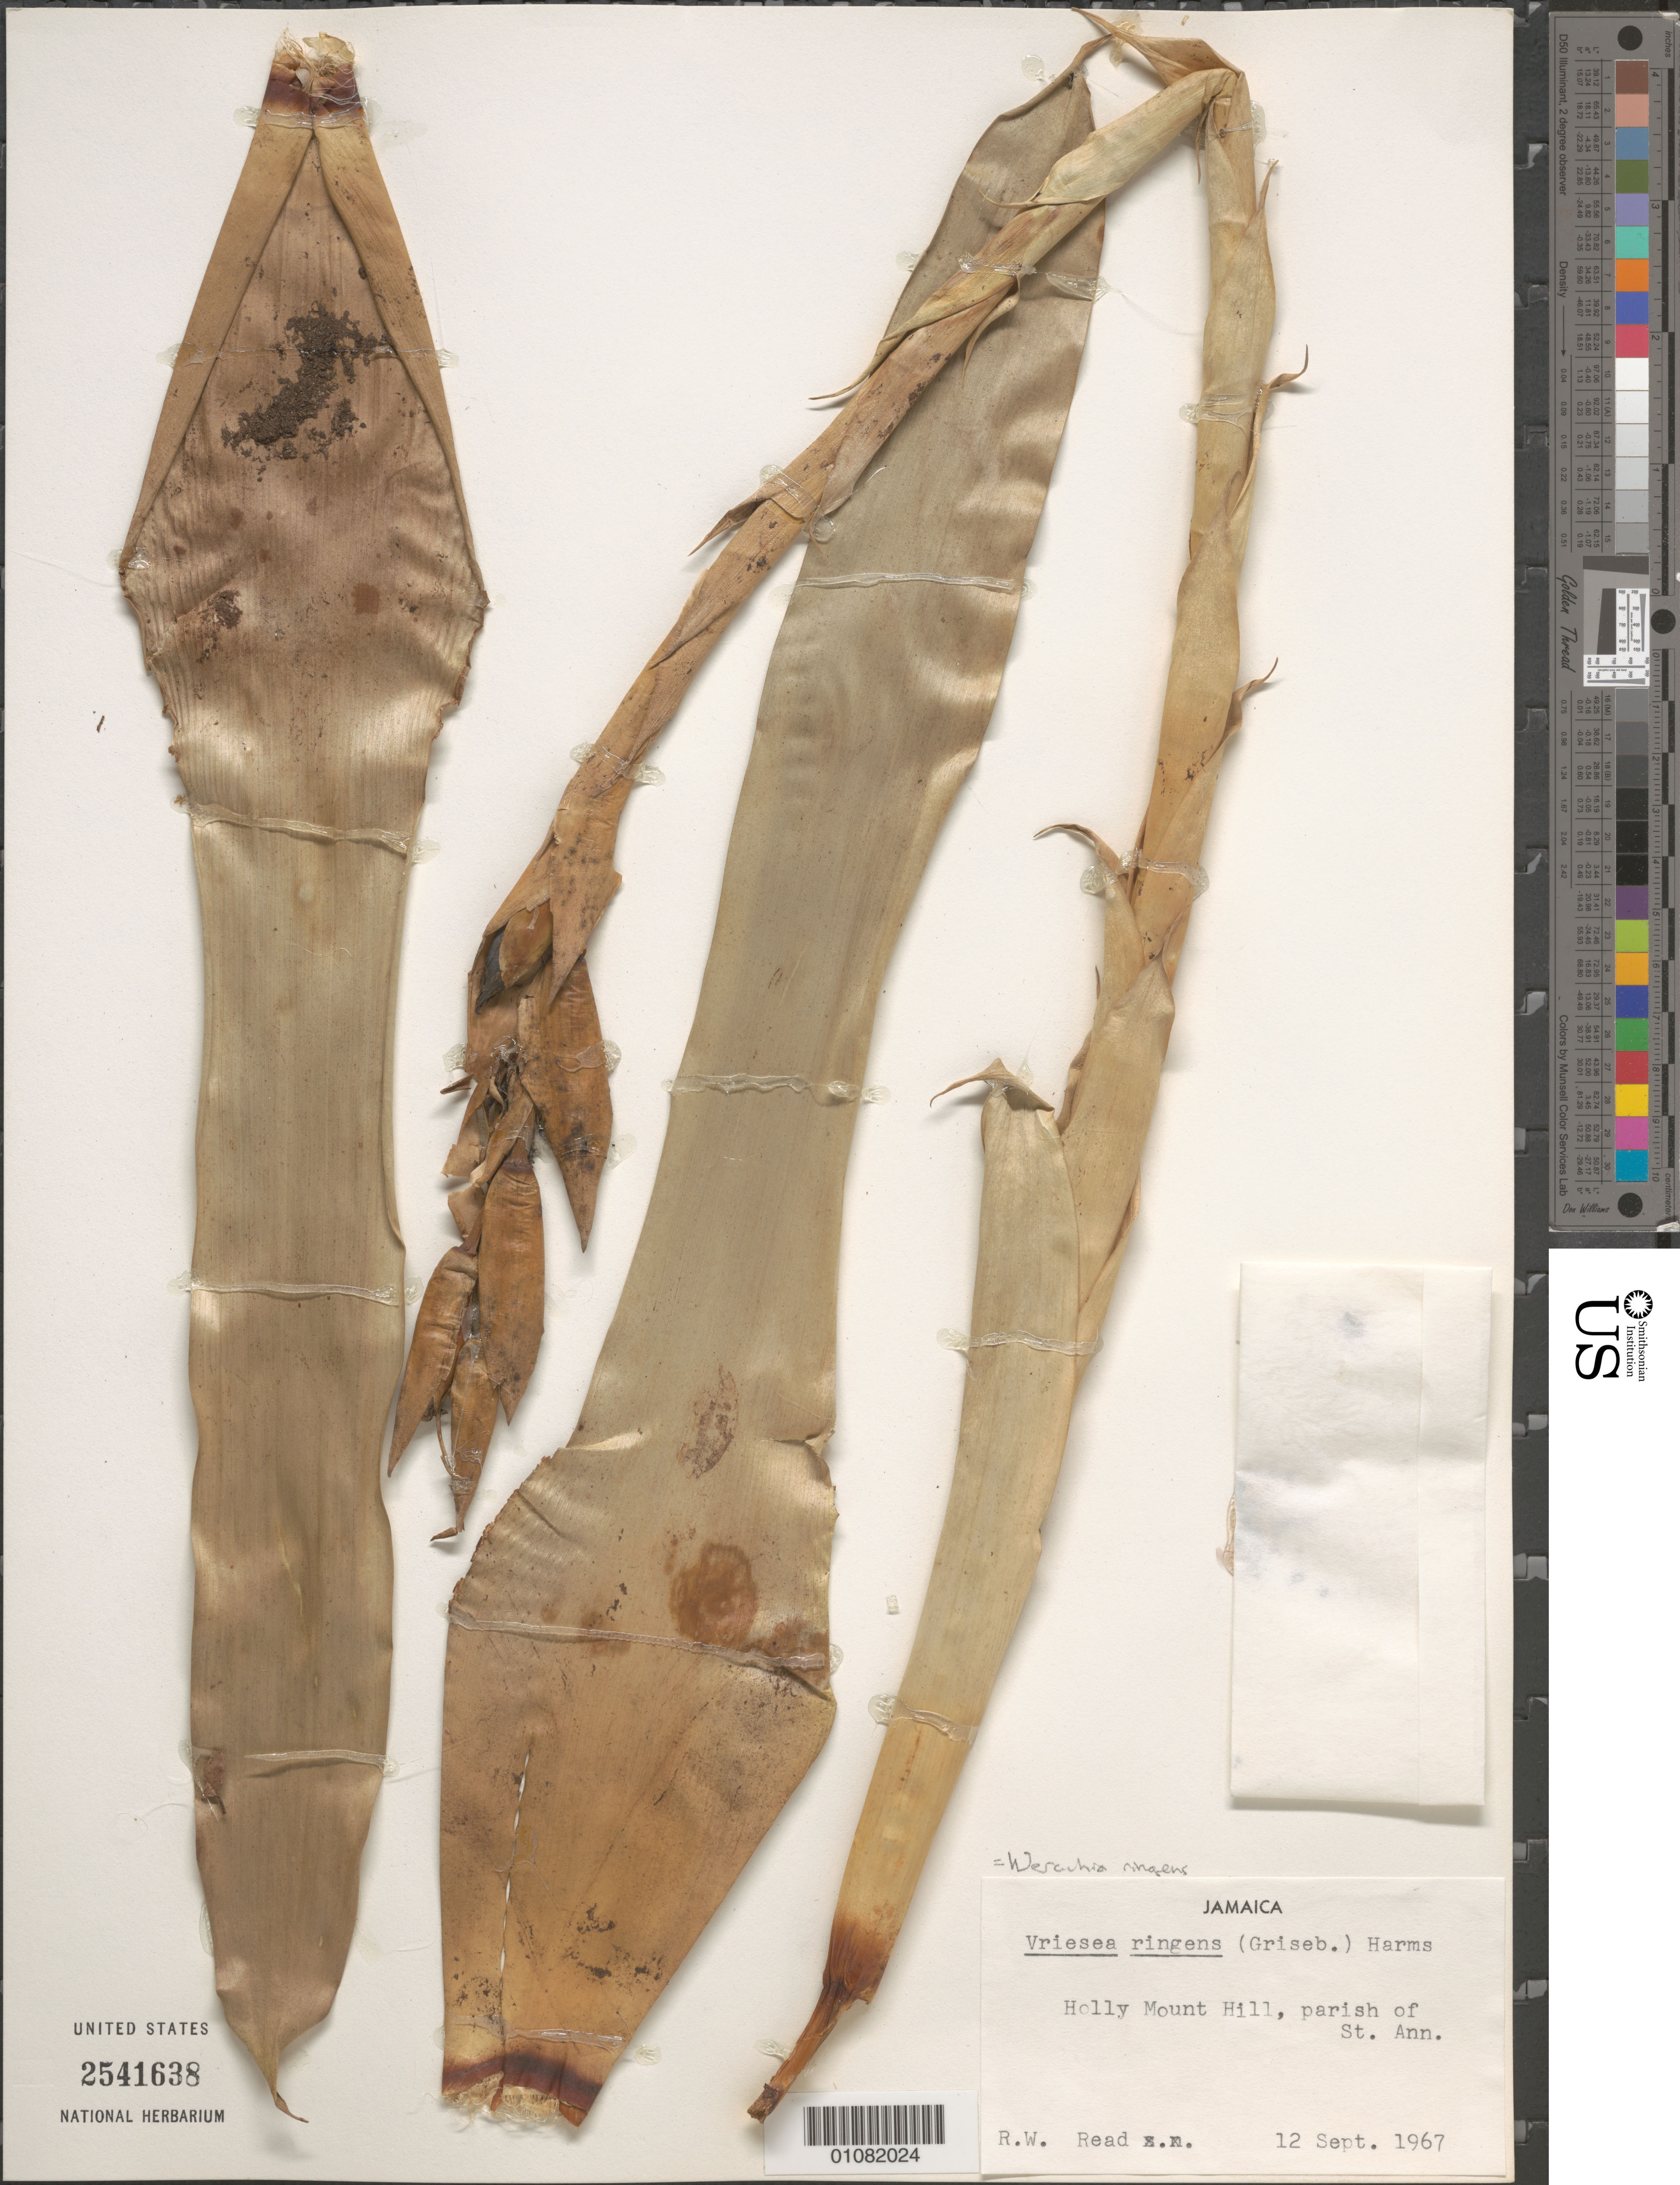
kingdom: Plantae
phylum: Tracheophyta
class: Liliopsida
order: Poales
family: Bromeliaceae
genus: Vriesea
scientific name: Vriesea ringens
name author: (Griseb.) Harms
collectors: R. W. Read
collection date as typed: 12 Sep 1967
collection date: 1967-09-12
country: Jamaica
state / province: Saint Ann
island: Jamaica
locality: Holly Mount Hill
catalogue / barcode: US 2541638